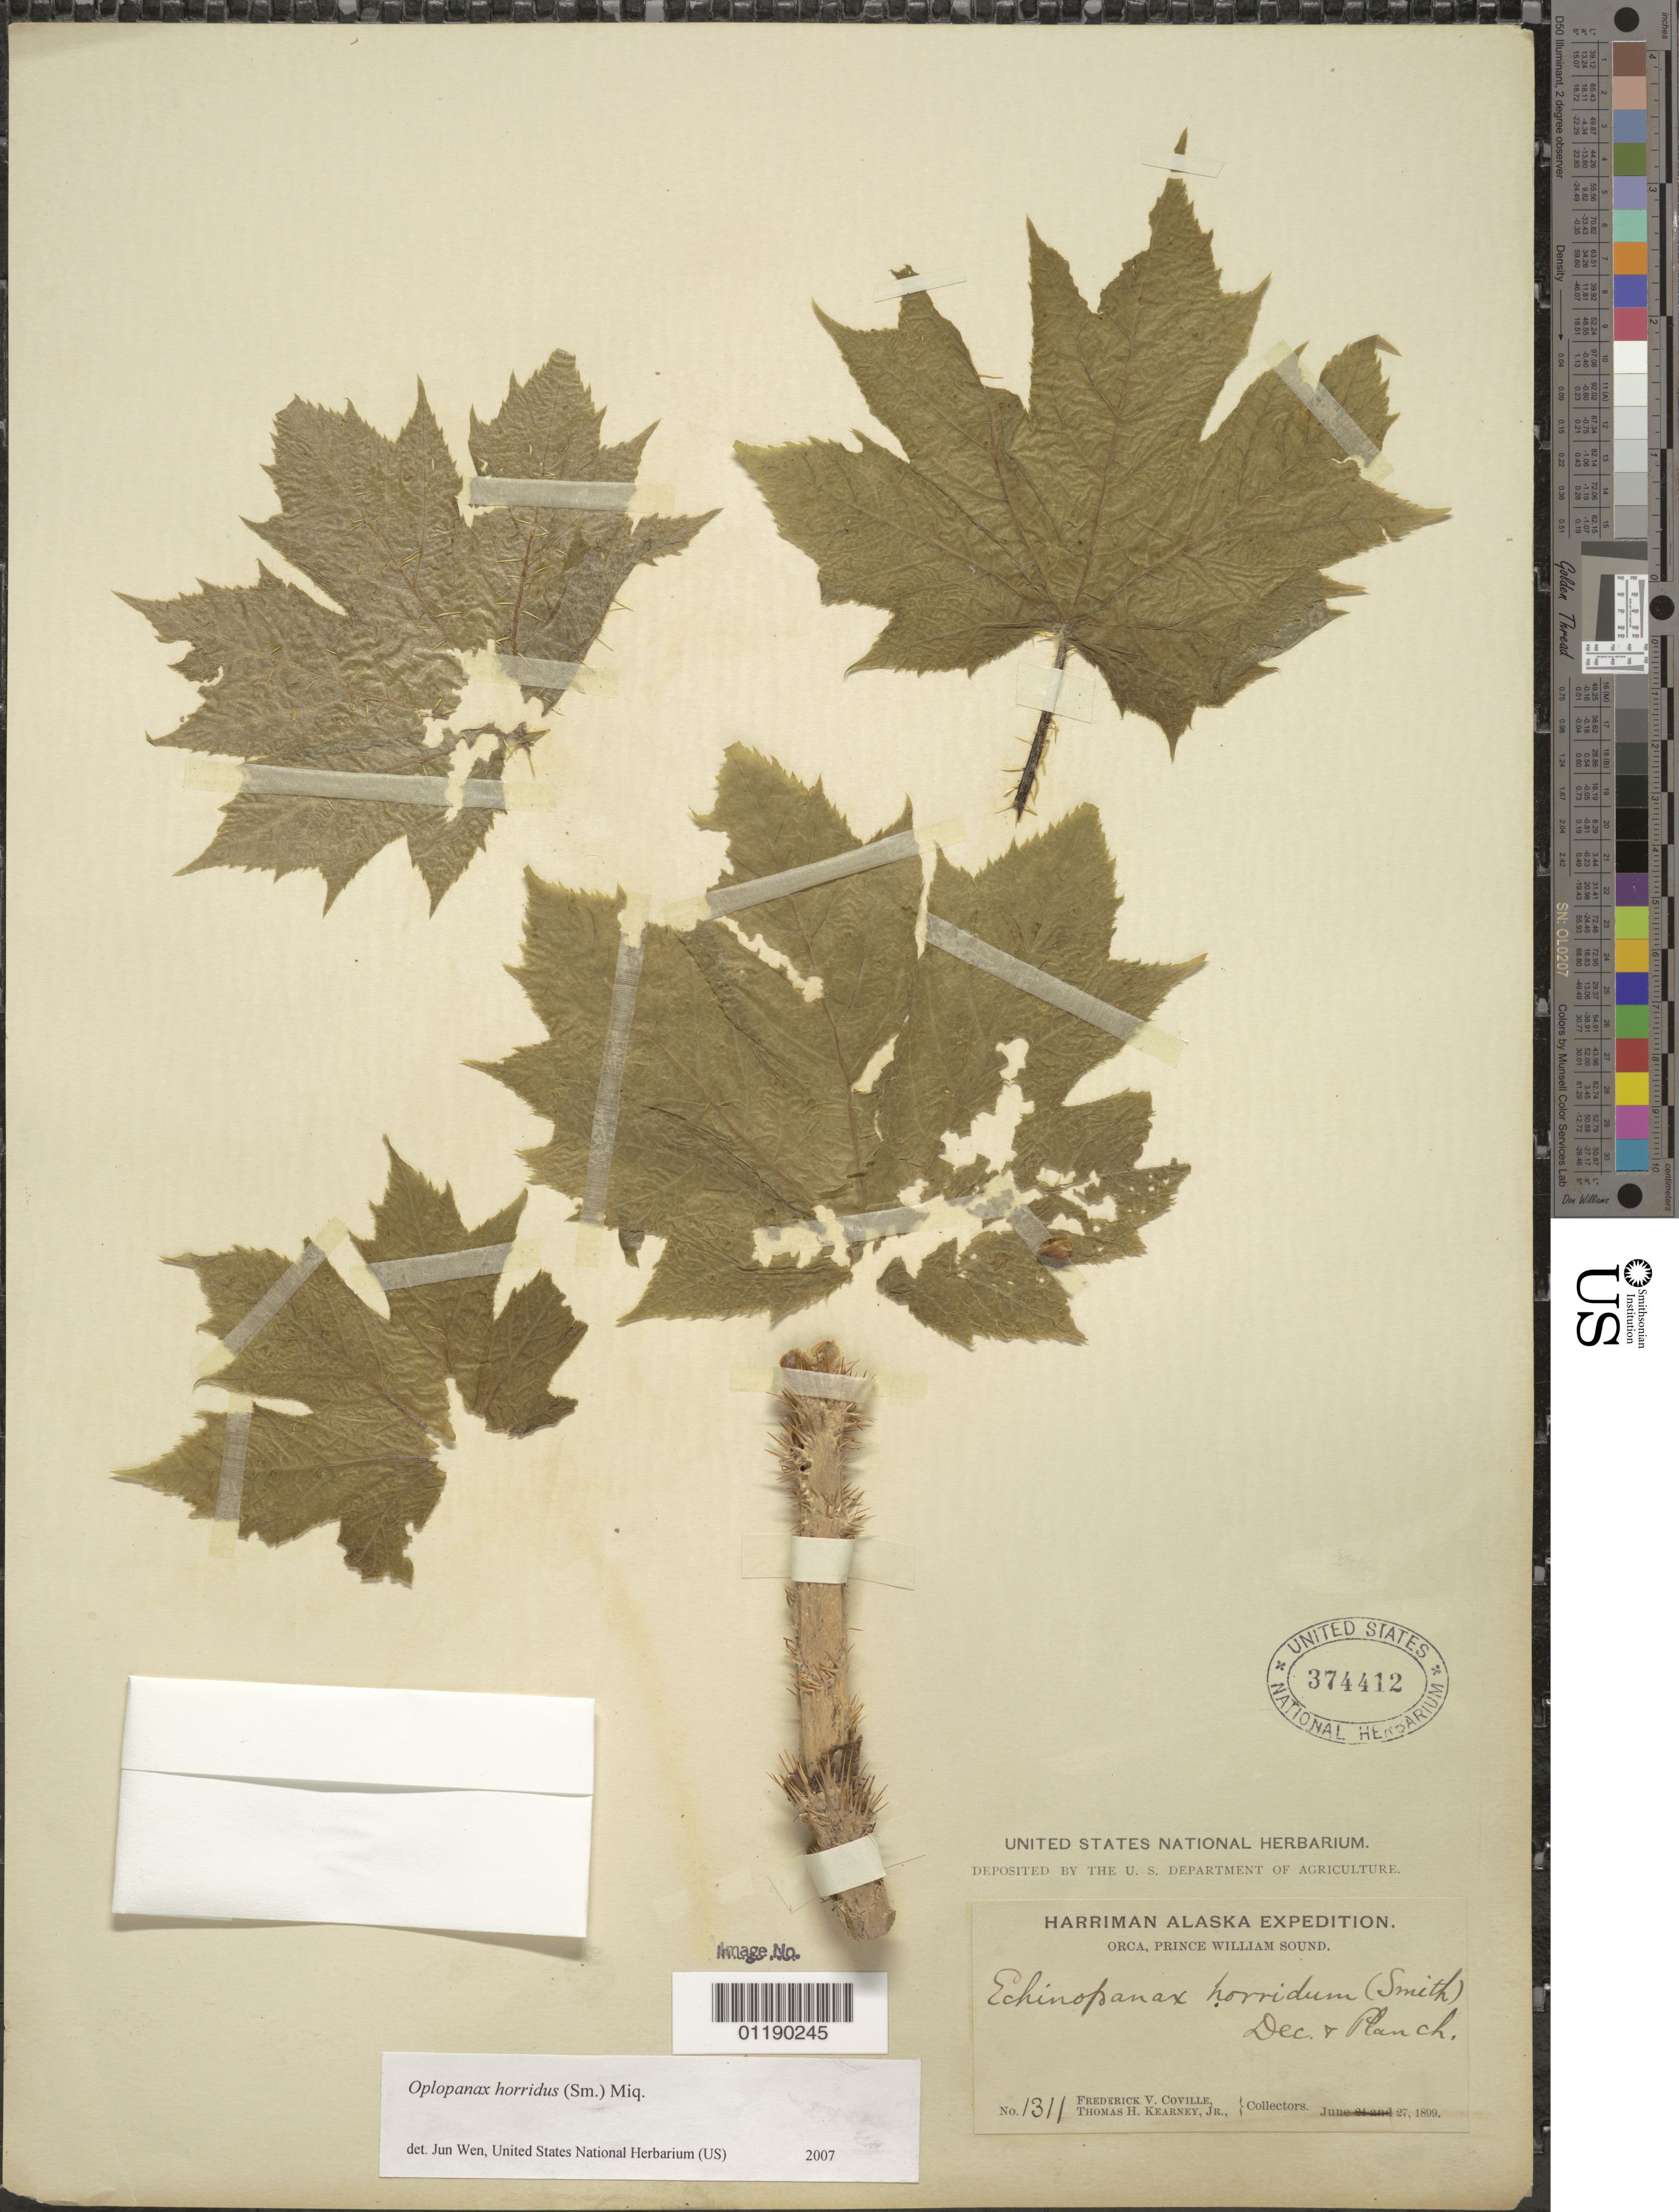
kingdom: Plantae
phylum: Tracheophyta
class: Magnoliopsida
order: Apiales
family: Araliaceae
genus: Oplopanax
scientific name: Oplopanax horridus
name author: (Sm.) Miq.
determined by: Wen, Jun, (BOT), Smithsonian Institution - National Museum of Natural History (UNITED STATES)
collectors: F. V. Coville & T. H. Kearney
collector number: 1311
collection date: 1899-06-27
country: United States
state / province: Alaska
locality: Orca, Prince William Sound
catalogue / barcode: US 374412